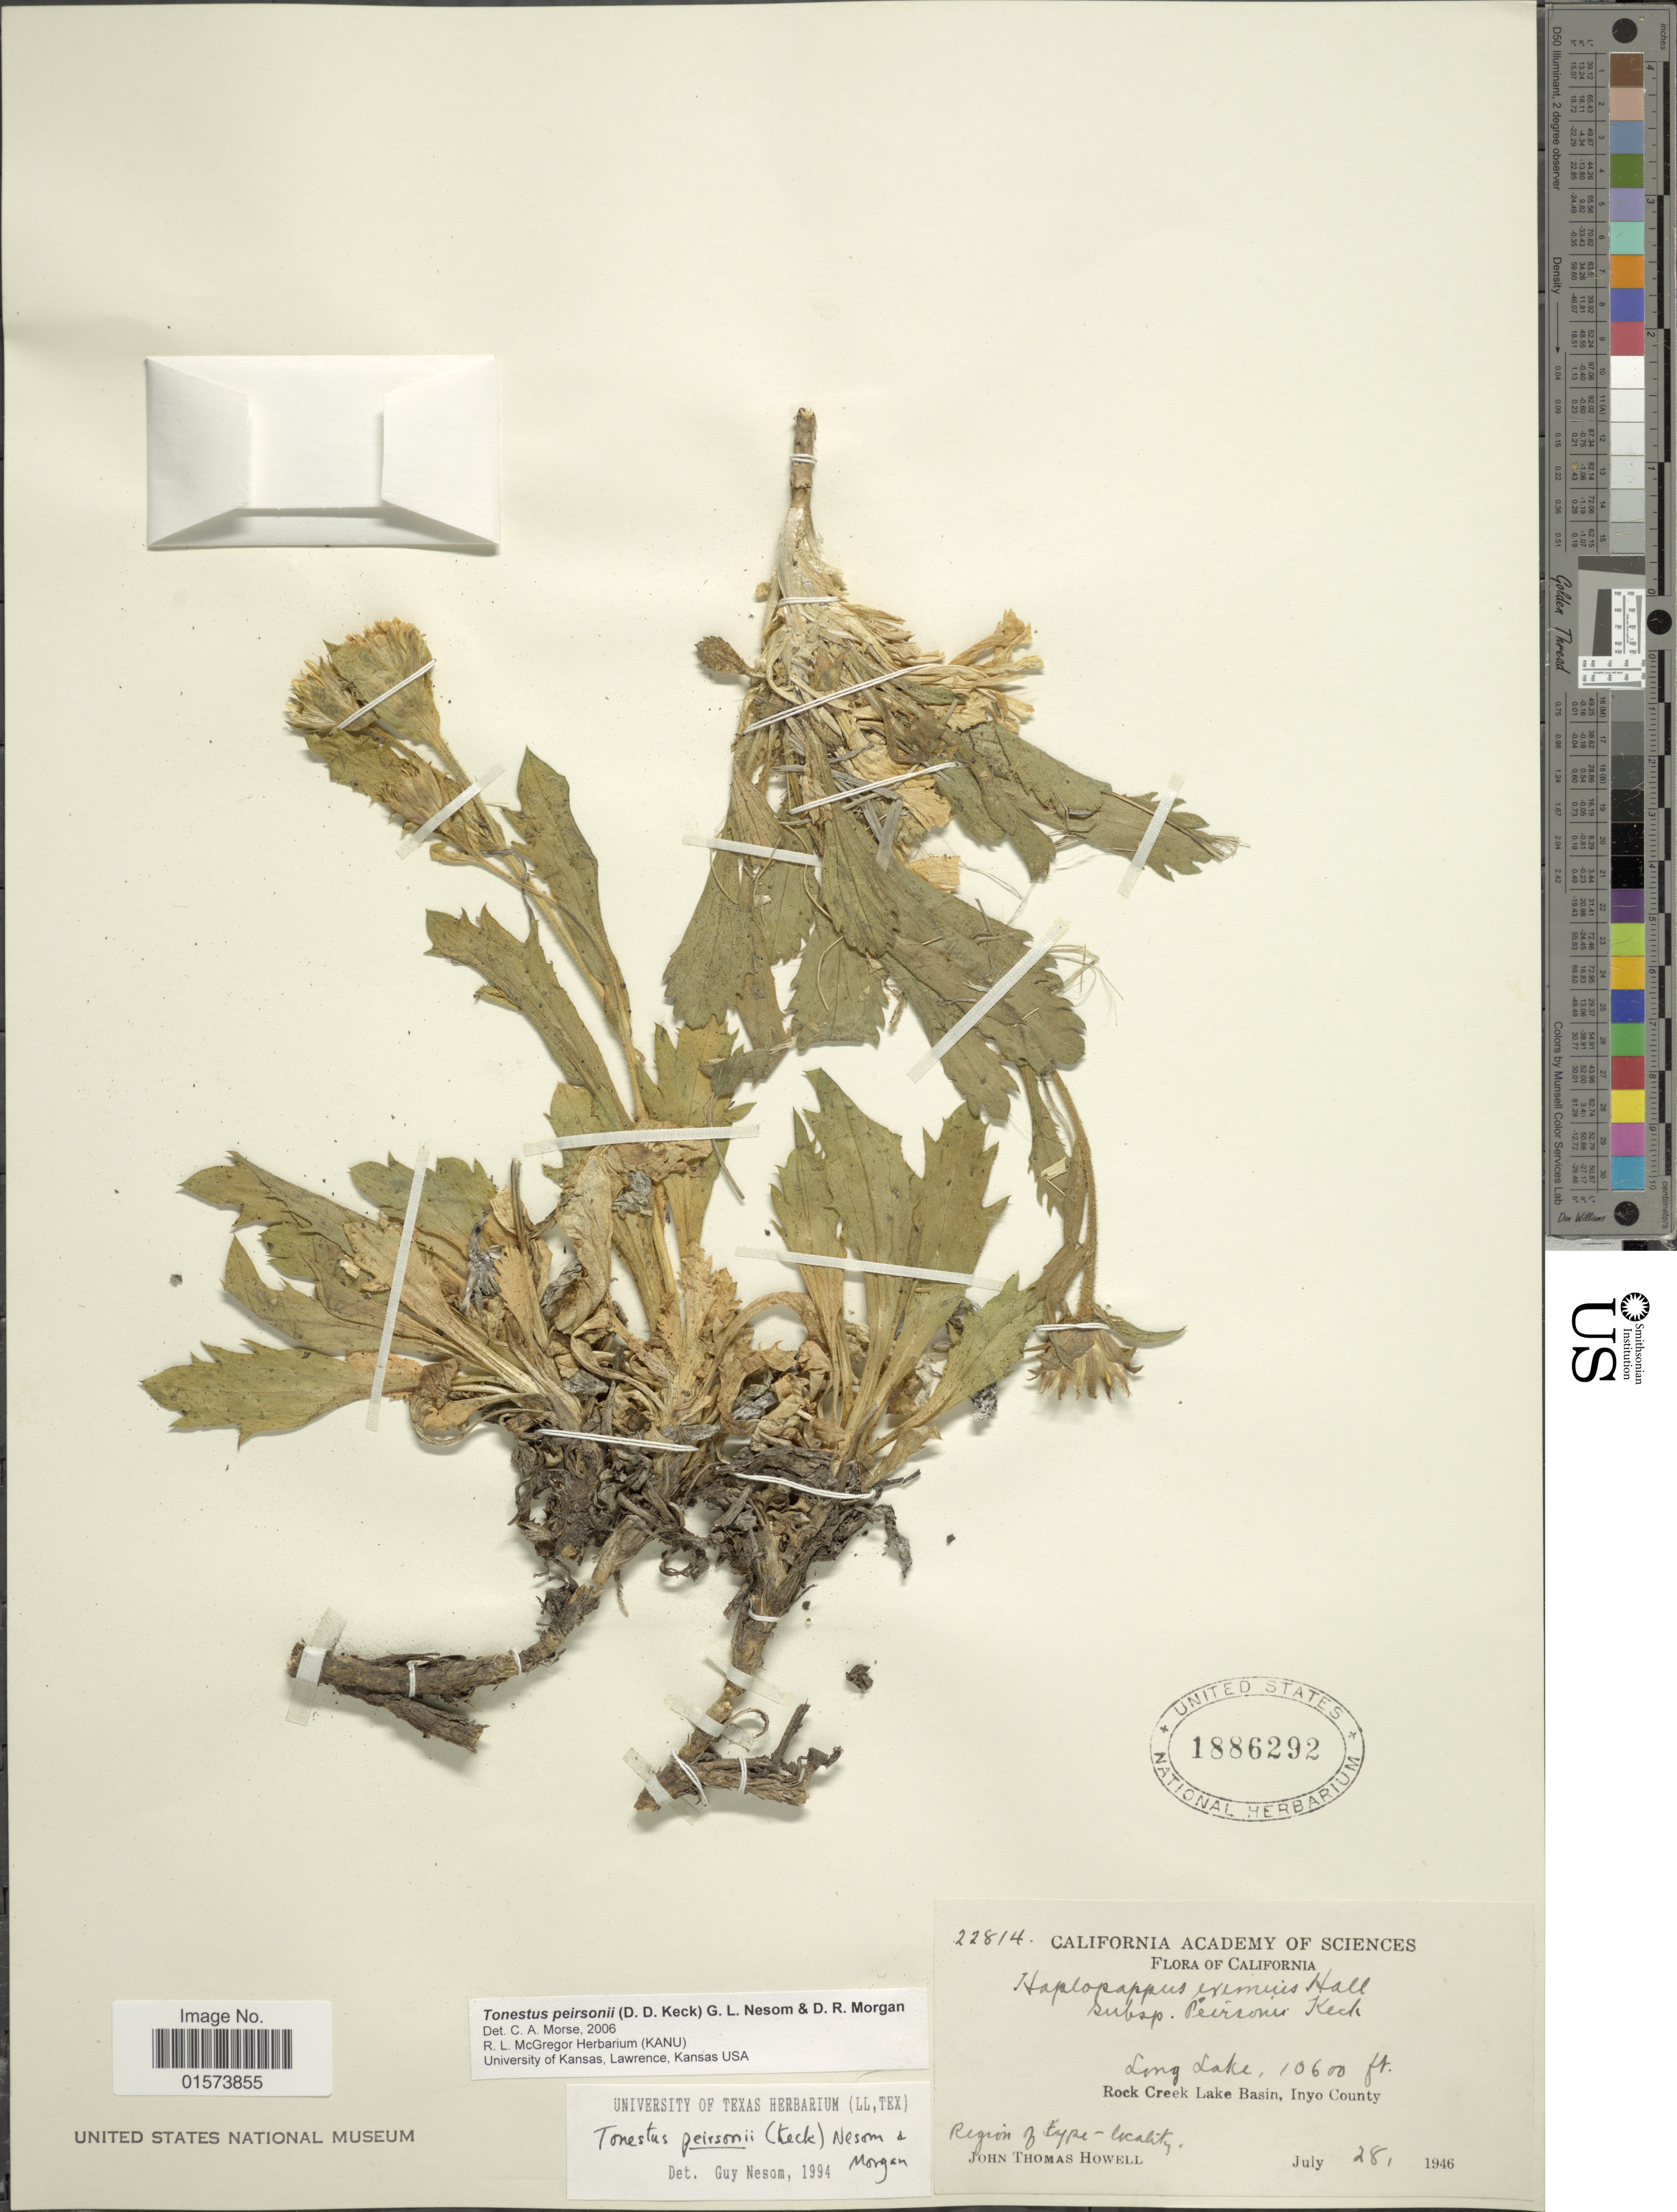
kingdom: Plantae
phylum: Tracheophyta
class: Magnoliopsida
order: Asterales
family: Asteraceae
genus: Tonestus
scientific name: Tonestus peirsonii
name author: (Keck) G.L. Nesom & D. R. Morgan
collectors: J. T. Howell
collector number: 22814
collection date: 1946-07-28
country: United States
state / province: California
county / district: Inyo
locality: Long Lake, Rock Creek Lake Basin, Inyo County, region of type-locality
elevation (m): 3231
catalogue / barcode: US 1886292